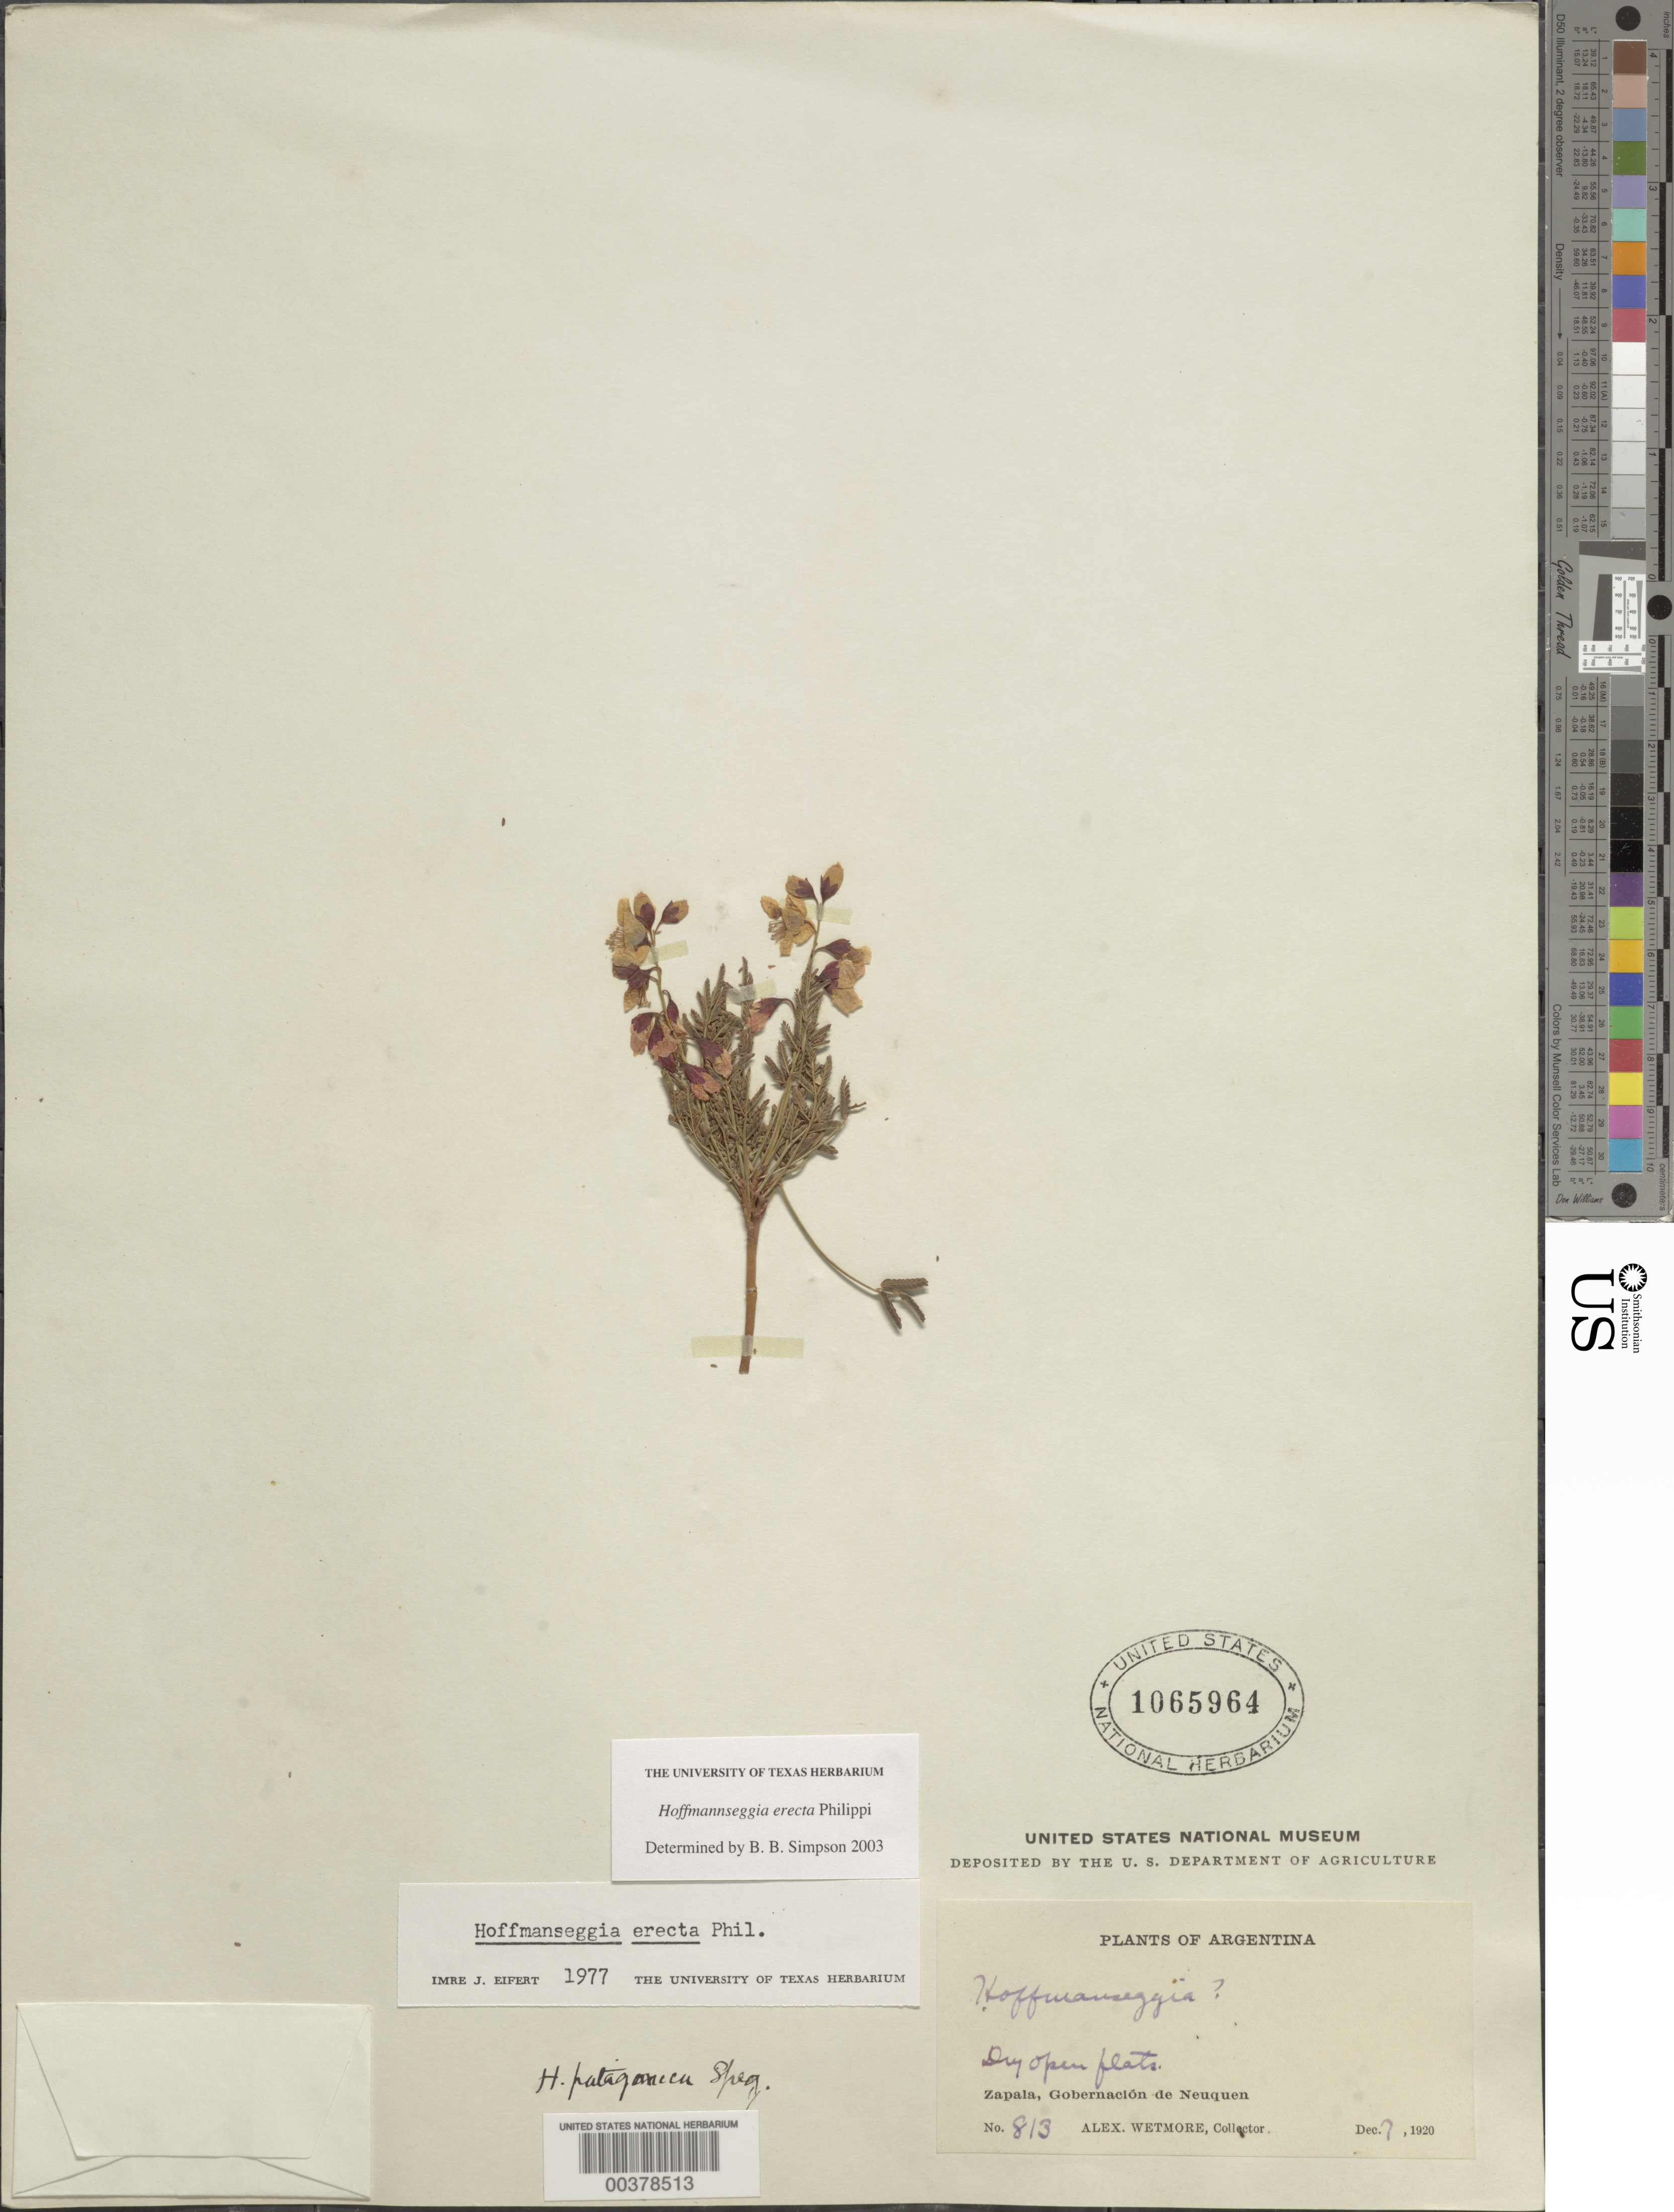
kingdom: Plantae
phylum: Tracheophyta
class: Magnoliopsida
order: Fabales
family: Fabaceae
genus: Hoffmannseggia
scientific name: Hoffmannseggia erecta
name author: Phil.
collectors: A. Wetmore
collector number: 813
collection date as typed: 07 Dec 1920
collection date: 1920-12-07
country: Argentina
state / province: Neuquén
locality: Zapala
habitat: Dry open flats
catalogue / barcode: US 1065964